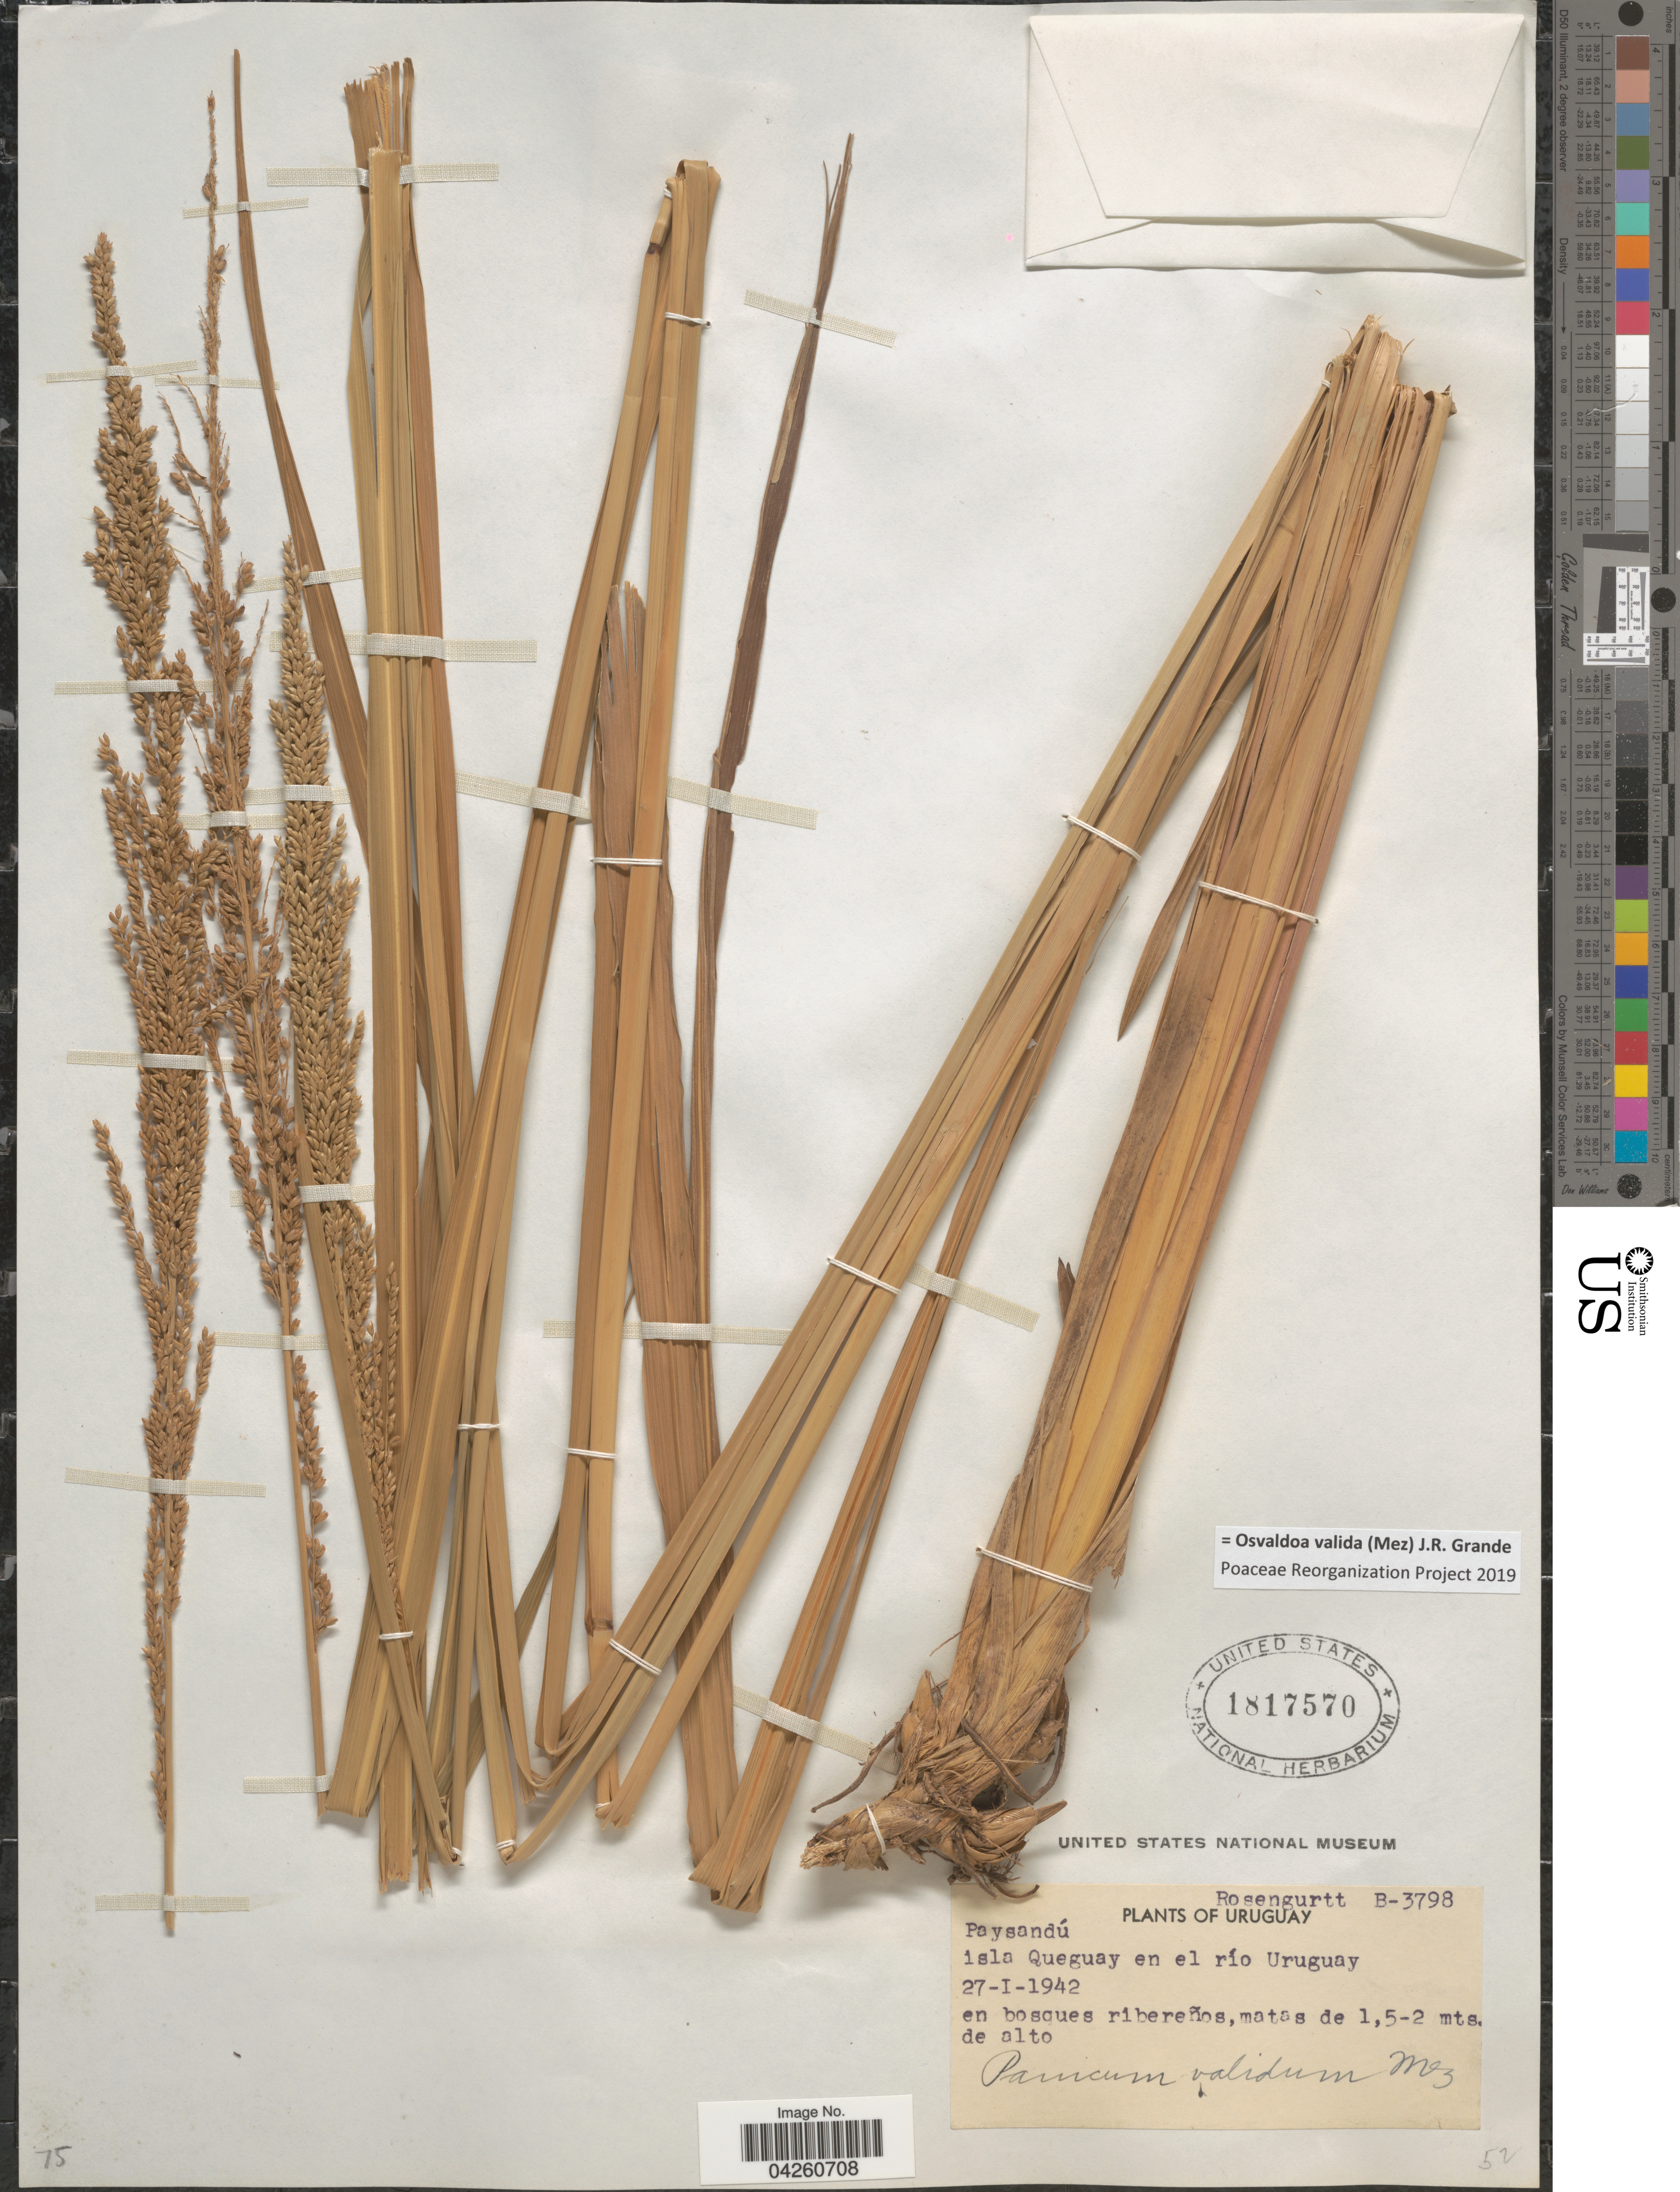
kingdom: Plantae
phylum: Tracheophyta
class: Liliopsida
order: Poales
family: Poaceae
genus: Osvaldoa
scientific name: Osvaldoa valida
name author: (Mez) J. R. Grande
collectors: Rosengurtt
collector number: B-3798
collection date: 1942-01-27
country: Uruguay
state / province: Paysandu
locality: Isla Queguay en el río Uruguay.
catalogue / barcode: US 1817570